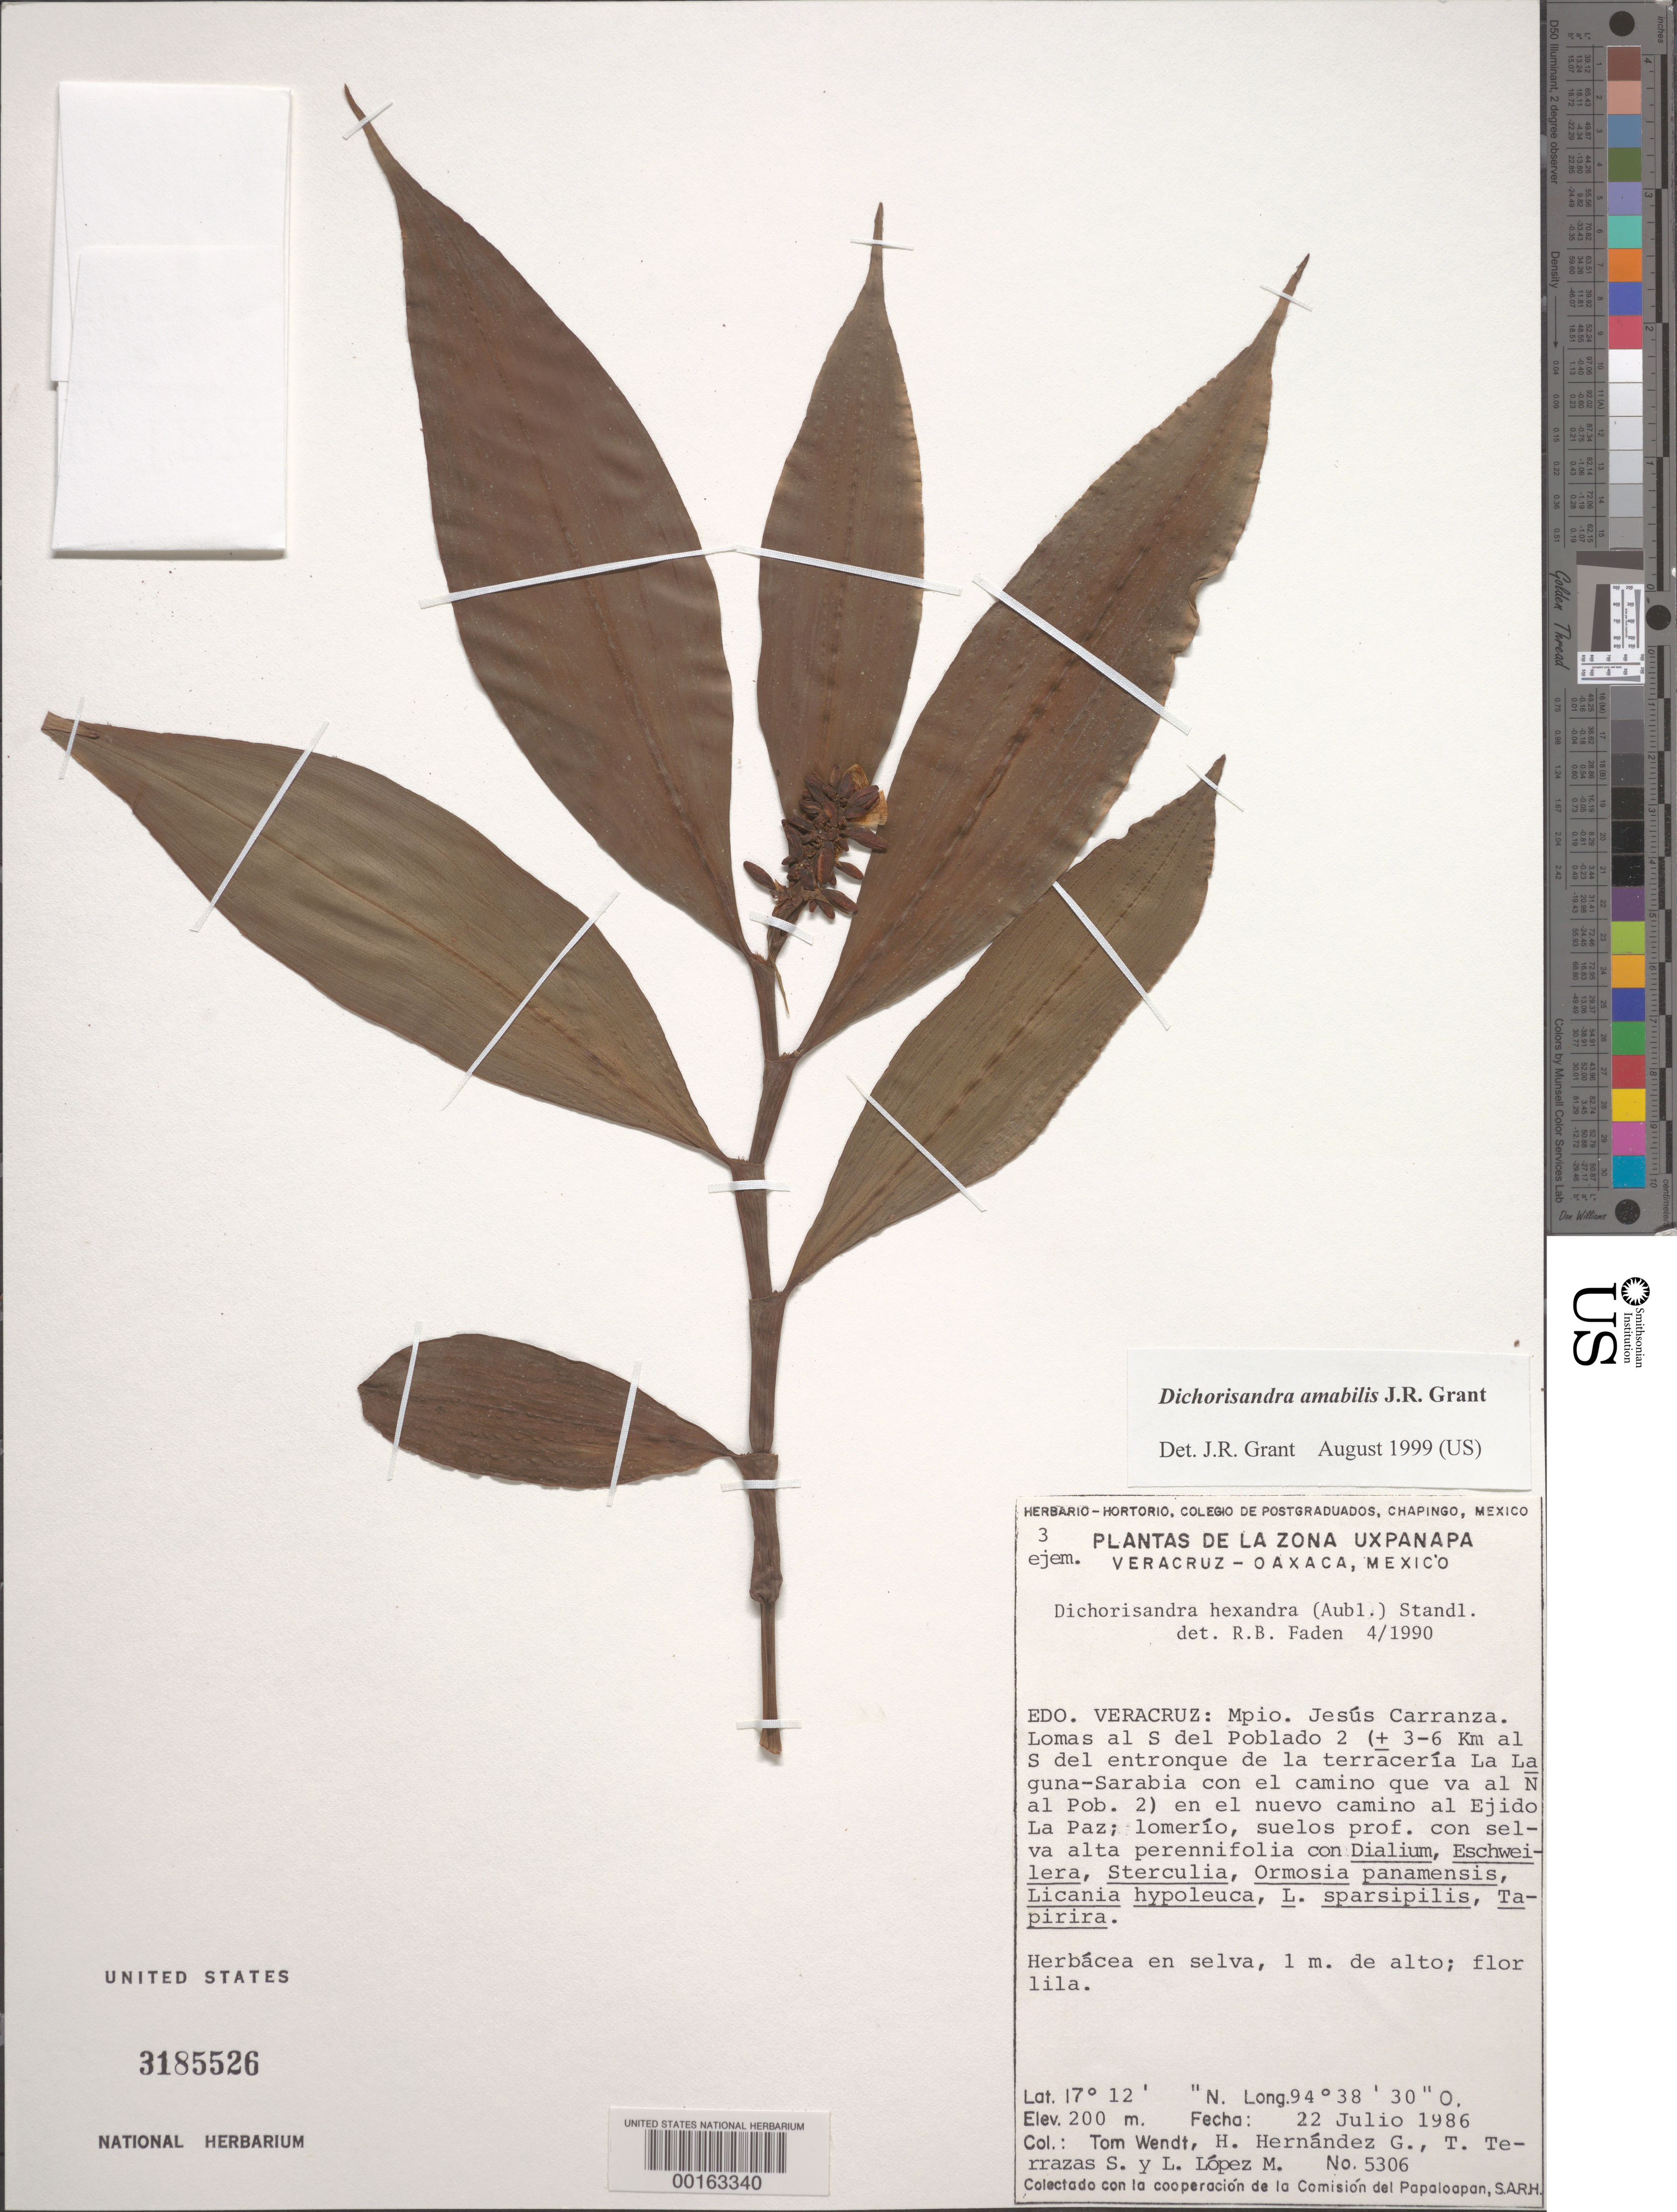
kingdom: Plantae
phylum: Tracheophyta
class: Liliopsida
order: Commelinales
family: Commelinaceae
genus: Dichorisandra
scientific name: Dichorisandra hexandra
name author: (Aubl.) Standl.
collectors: T. L. Wendt, H. Hernandez G., T. Terrazas S. & L. Lopez M.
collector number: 5306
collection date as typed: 22 Jul 1986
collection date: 1986-07-22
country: Mexico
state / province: Veracruz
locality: Jusus carranza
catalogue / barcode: US 3185526